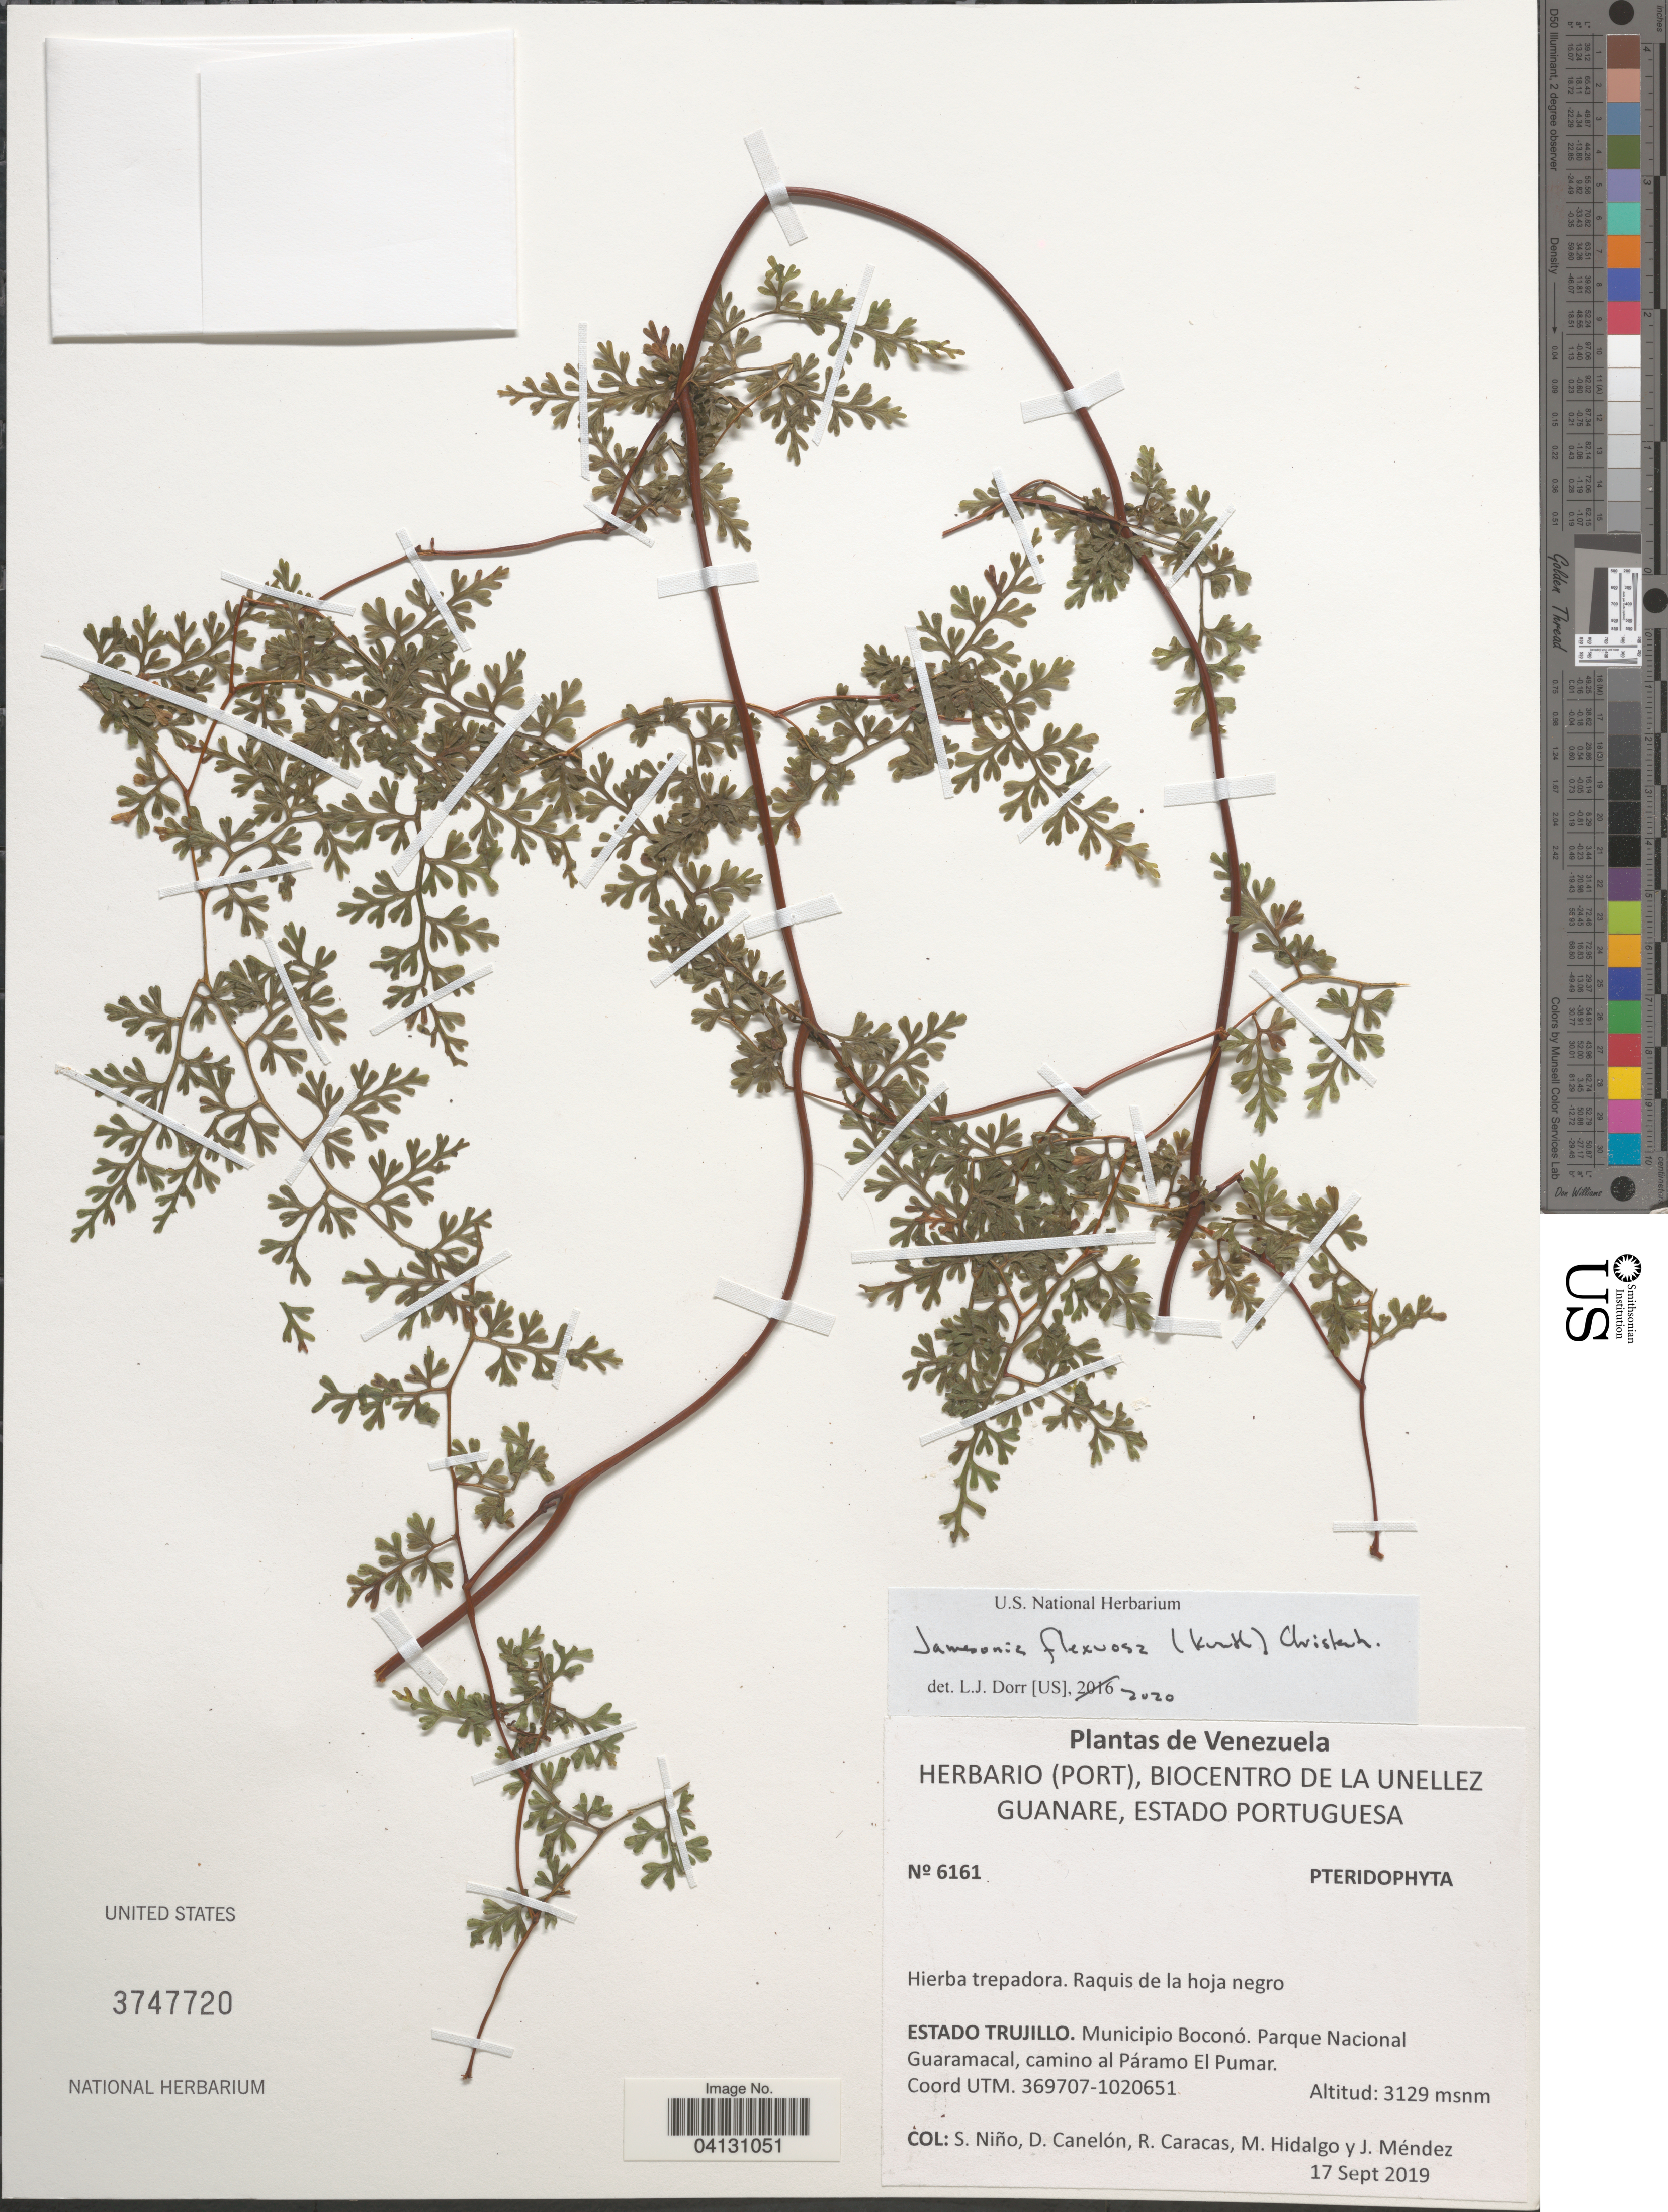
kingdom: Plantae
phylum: Tracheophyta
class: Polypodiopsida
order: Polypodiales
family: Pteridaceae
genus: Jamesonia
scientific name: Jamesonia flexuosa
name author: (Humb. & Bonpl.) Christenh.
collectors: S. M. Niño, D. Canelón, R. Caracas, M. Hidalgo & J. Mendez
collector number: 6161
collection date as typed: Transcribed d/m/y: 17/9/2019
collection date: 2019-09-17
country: Venezuela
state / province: Trujillo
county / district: Boconó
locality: Parque Nacional Guaramacal, camino al Páramo El Pumar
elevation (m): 3129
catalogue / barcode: US 3747720